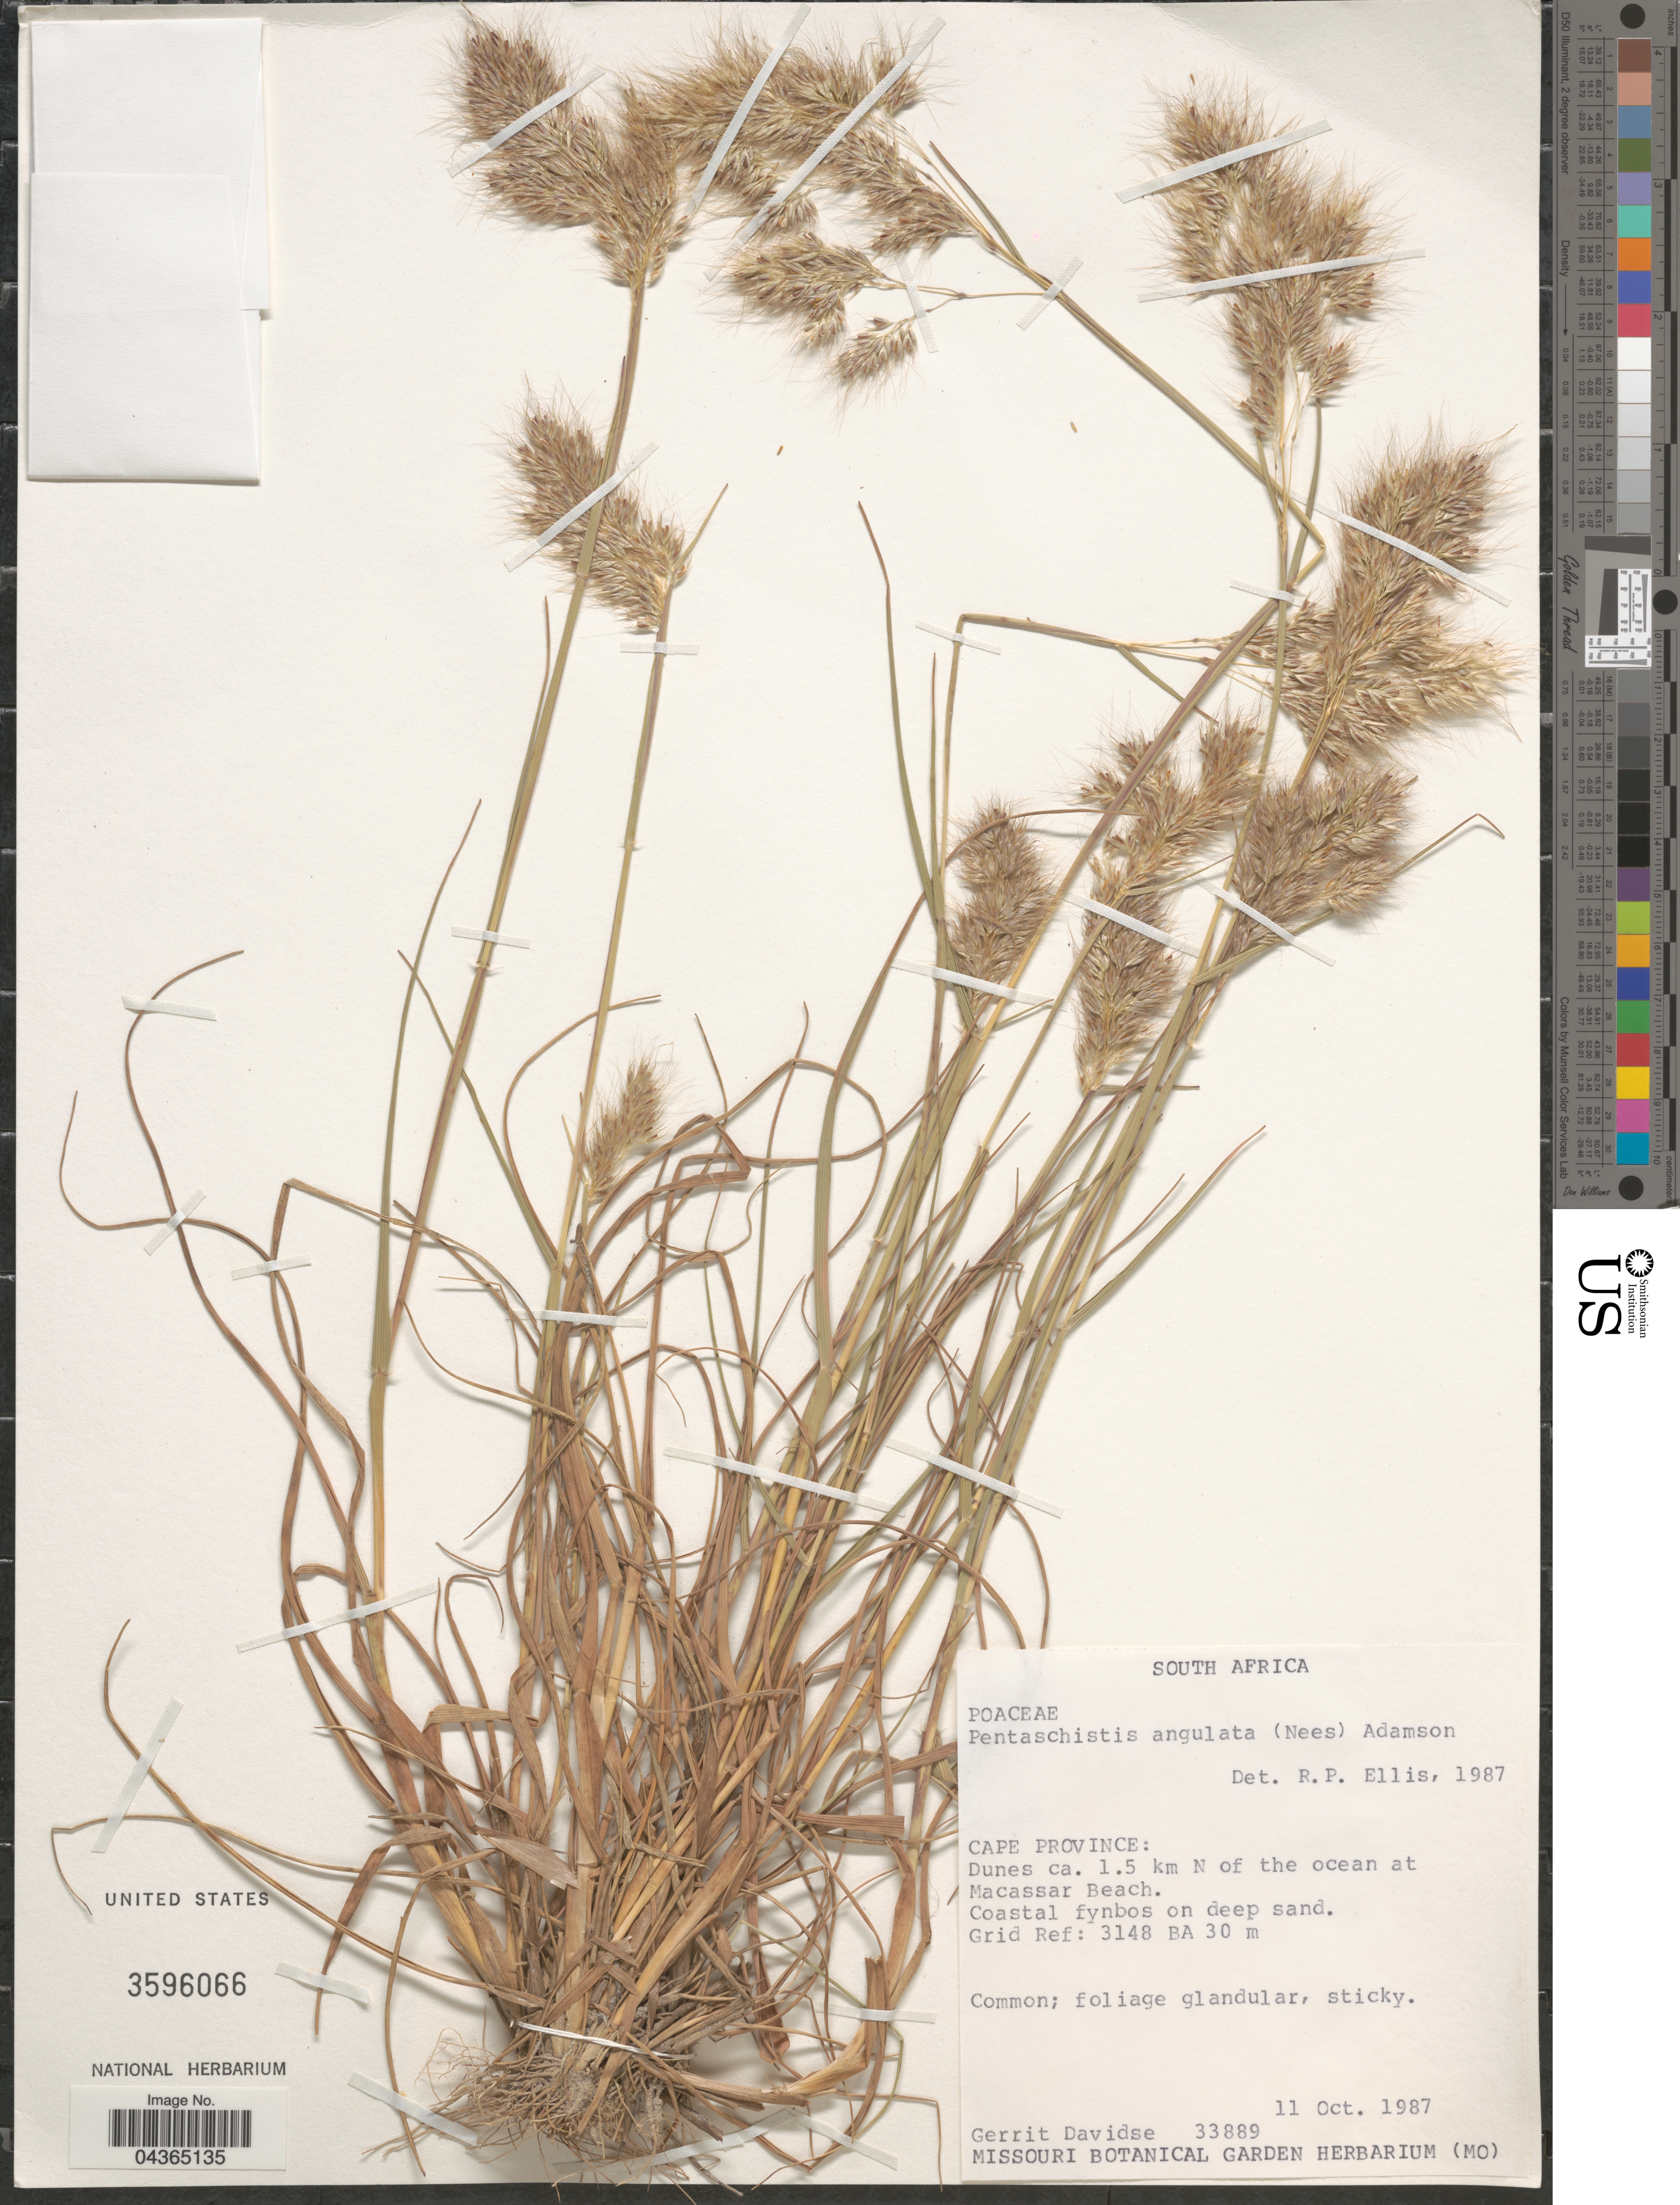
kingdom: Plantae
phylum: Tracheophyta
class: Liliopsida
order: Poales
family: Poaceae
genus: Pentameris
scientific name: Pentameris tortuosa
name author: (Trin.) Nees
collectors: G. Davidse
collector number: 33889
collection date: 1987-10-11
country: South Africa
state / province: Western Cape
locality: Dunes ca. 1.5 km N of the ocean at Macassar Beach. Coastal fynbos on deep sand. Grid Ref: 3148 BA.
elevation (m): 30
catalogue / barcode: US 3596066